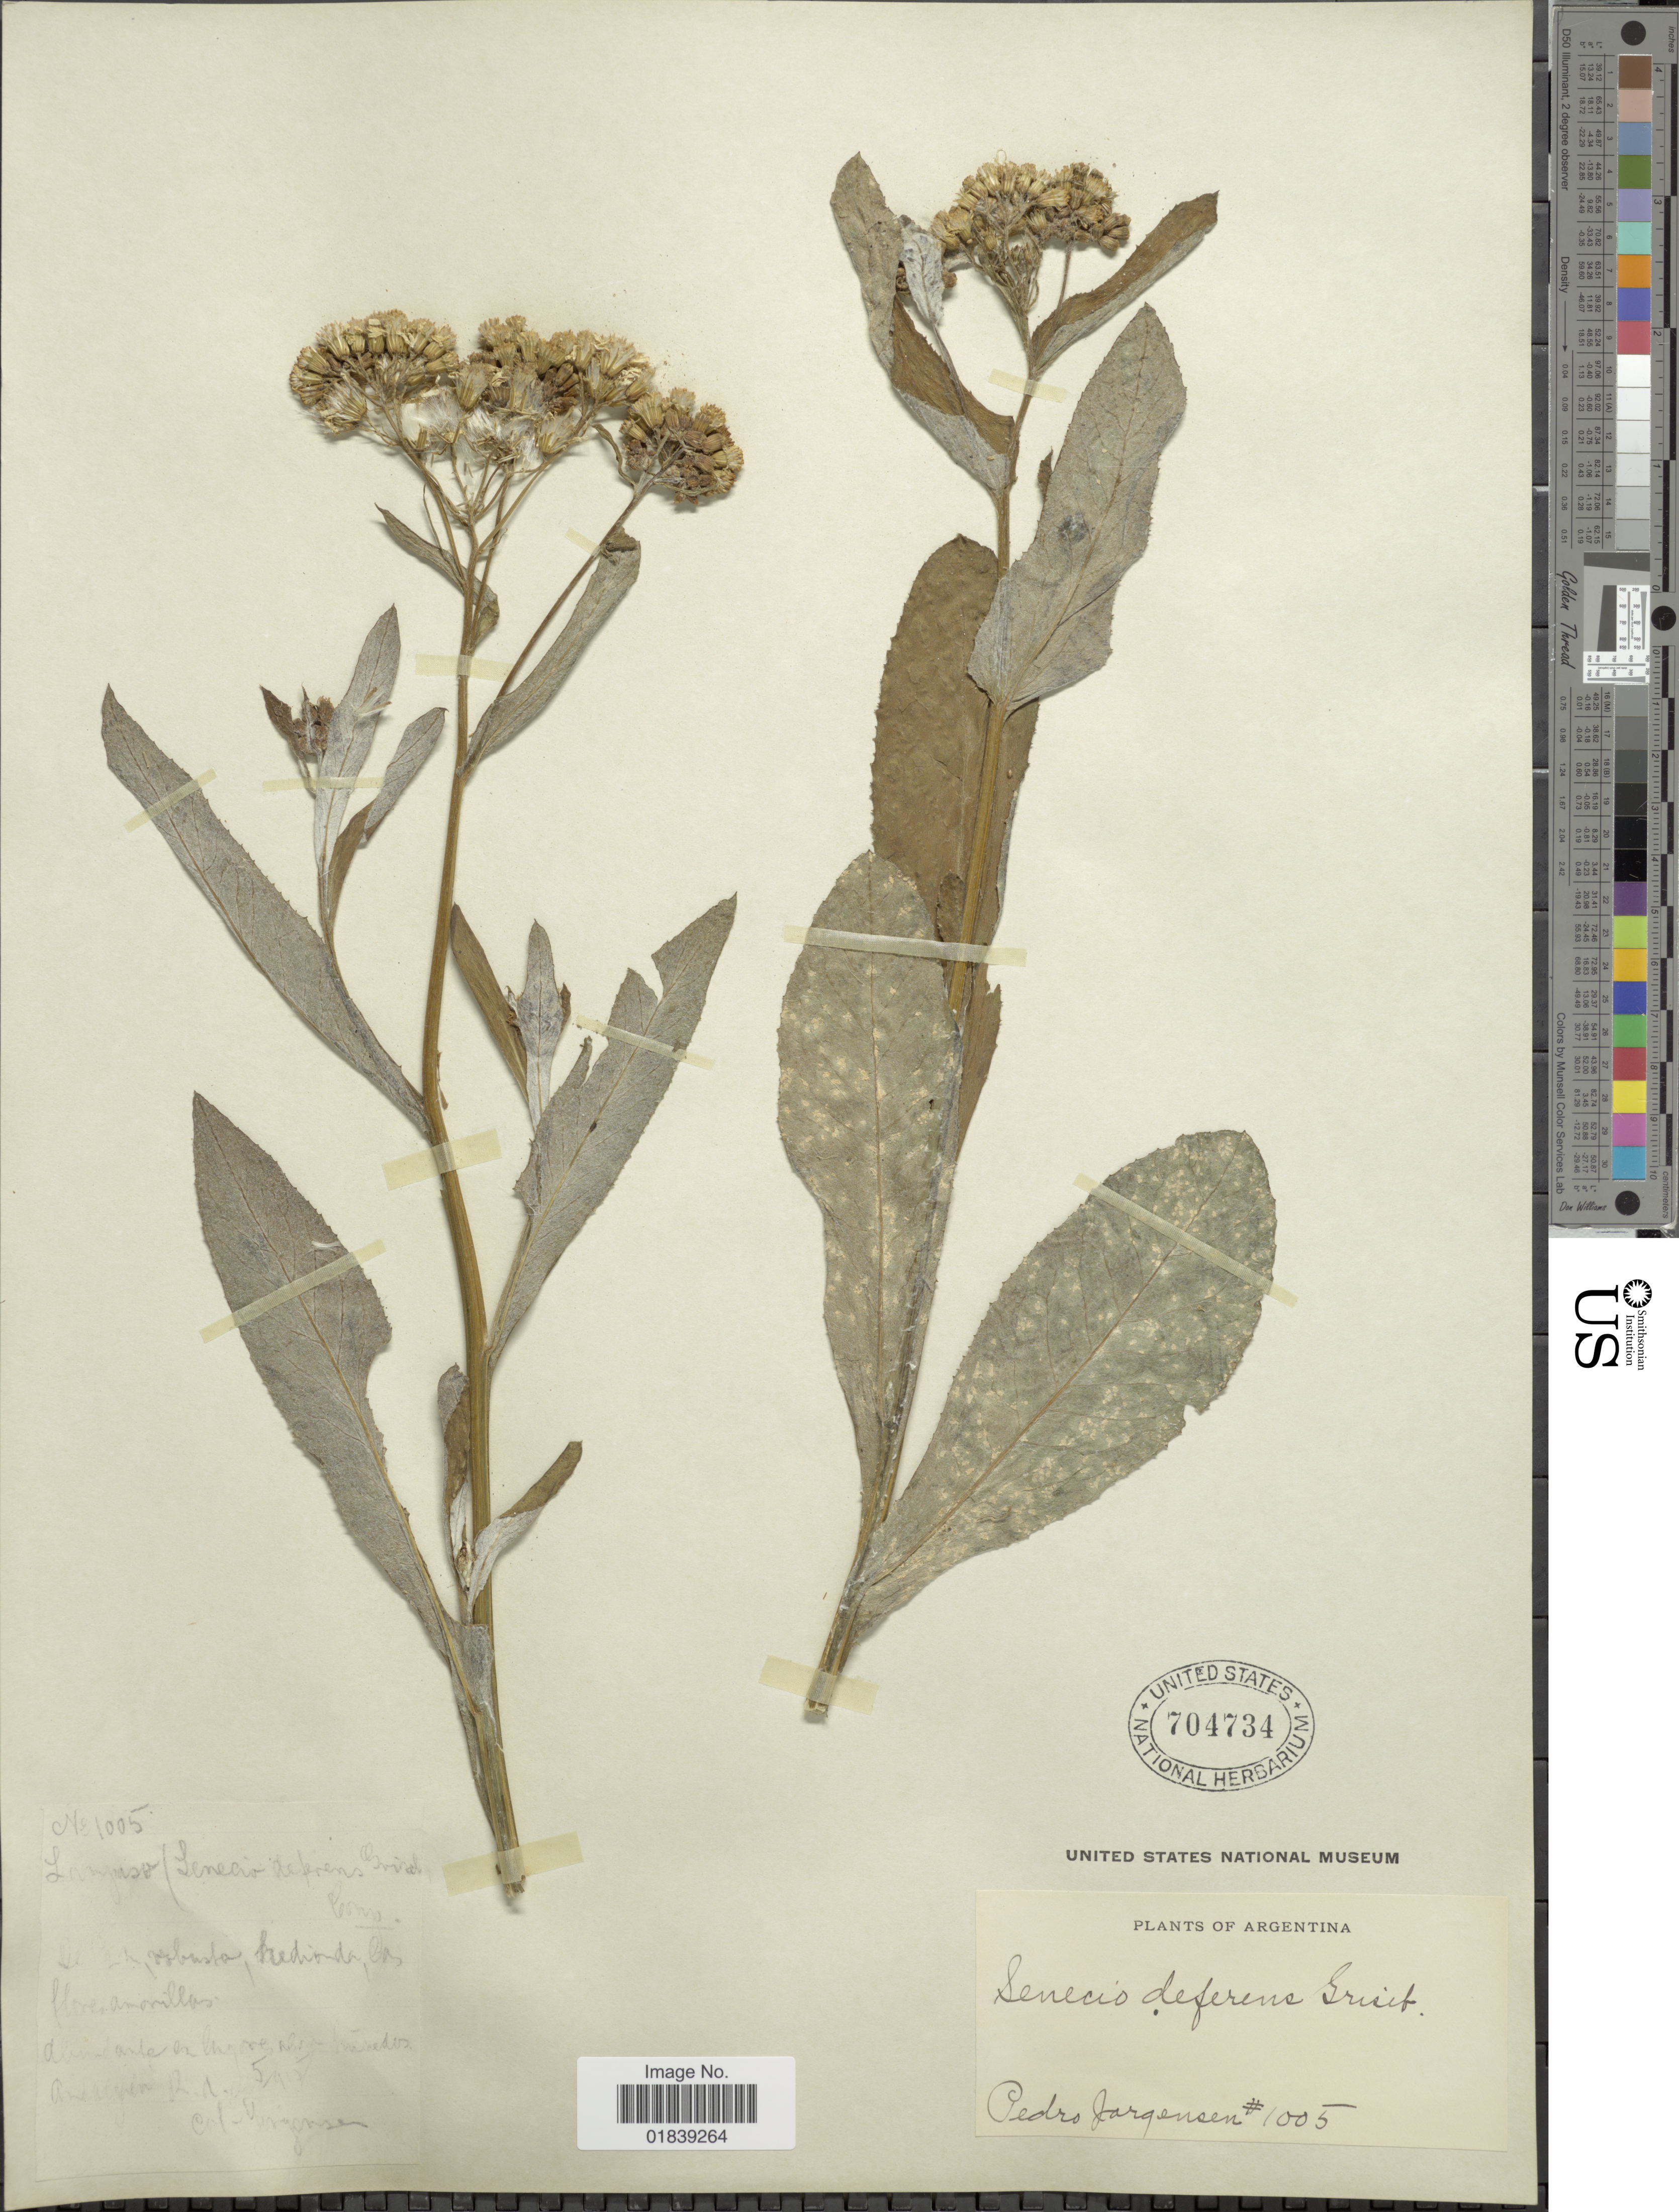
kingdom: Plantae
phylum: Tracheophyta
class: Magnoliopsida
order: Asterales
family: Asteraceae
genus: Senecio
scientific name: Senecio deferens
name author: Griseb.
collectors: P. Jörgensen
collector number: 1005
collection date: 1917-05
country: Argentina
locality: Andalgala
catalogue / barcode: US 704734